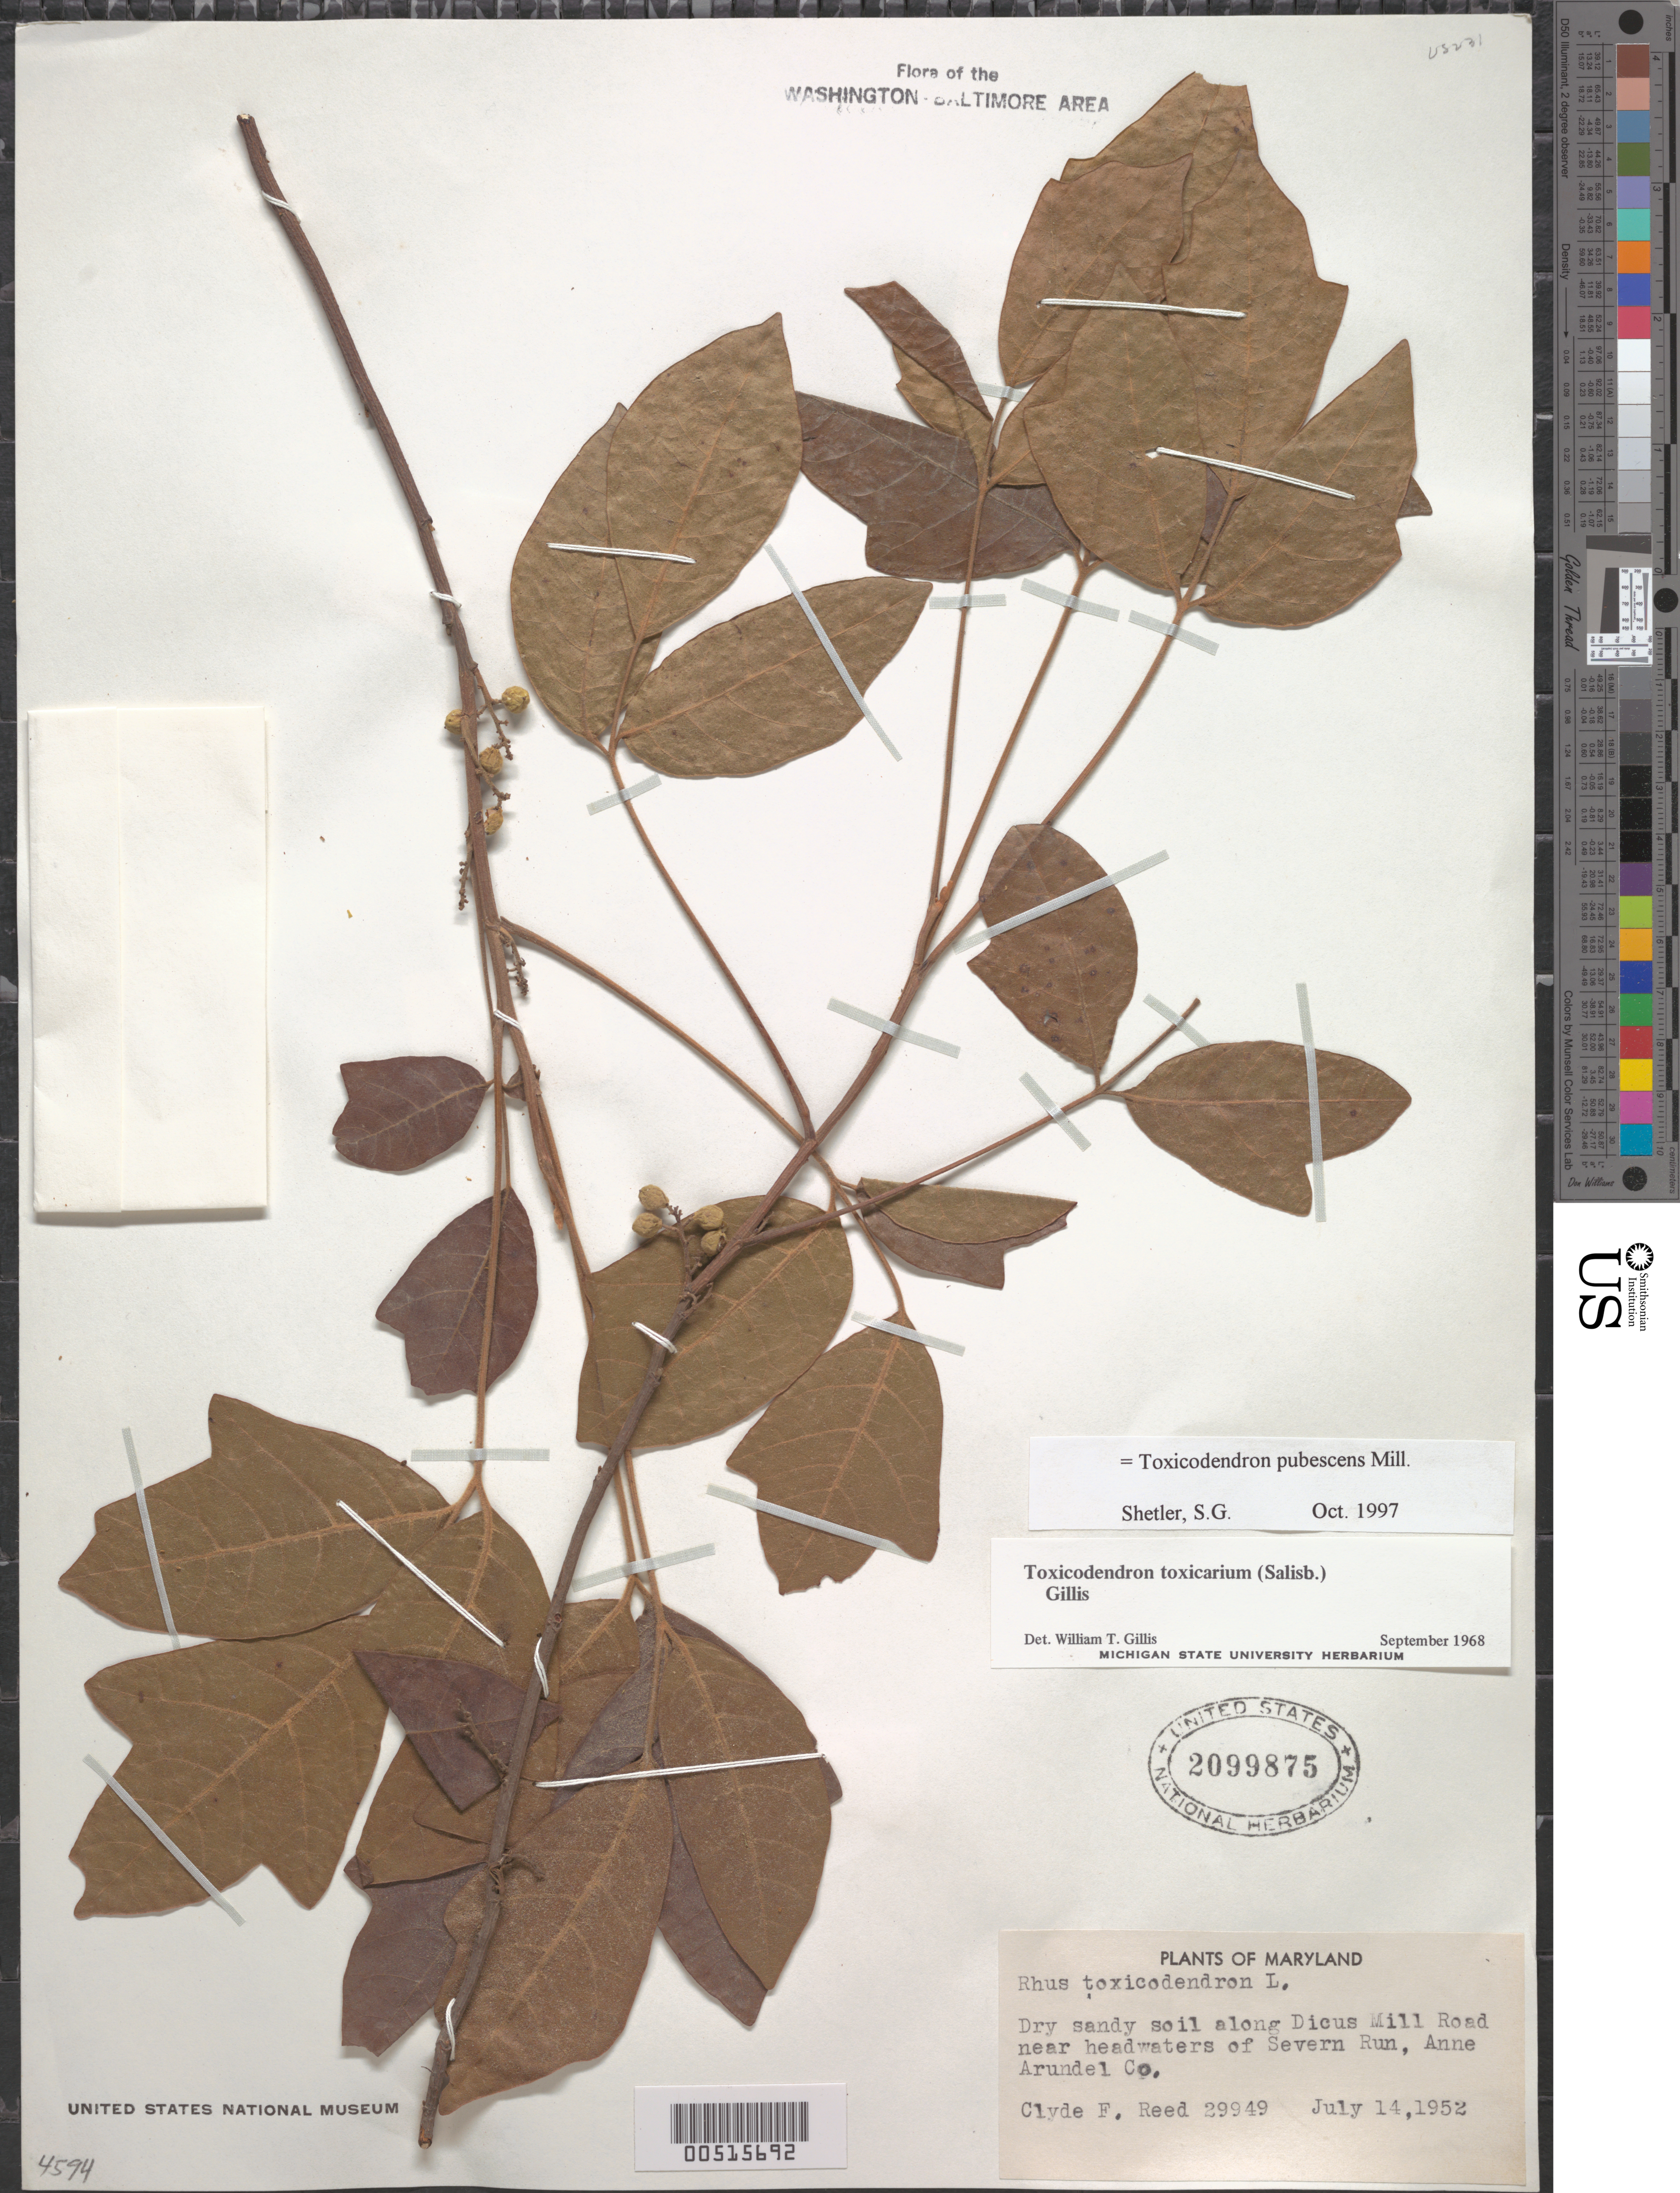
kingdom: Plantae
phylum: Tracheophyta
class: Magnoliopsida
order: Sapindales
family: Anacardiaceae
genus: Toxicodendron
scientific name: Toxicodendron pubescens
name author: Mill.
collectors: C. F. Reed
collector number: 29949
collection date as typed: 14 Jul 1952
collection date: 1952-07-14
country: United States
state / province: Maryland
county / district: Anne Arundel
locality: Severn Run, near headwaters of, along Dicus Mill Run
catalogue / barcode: US 2099875